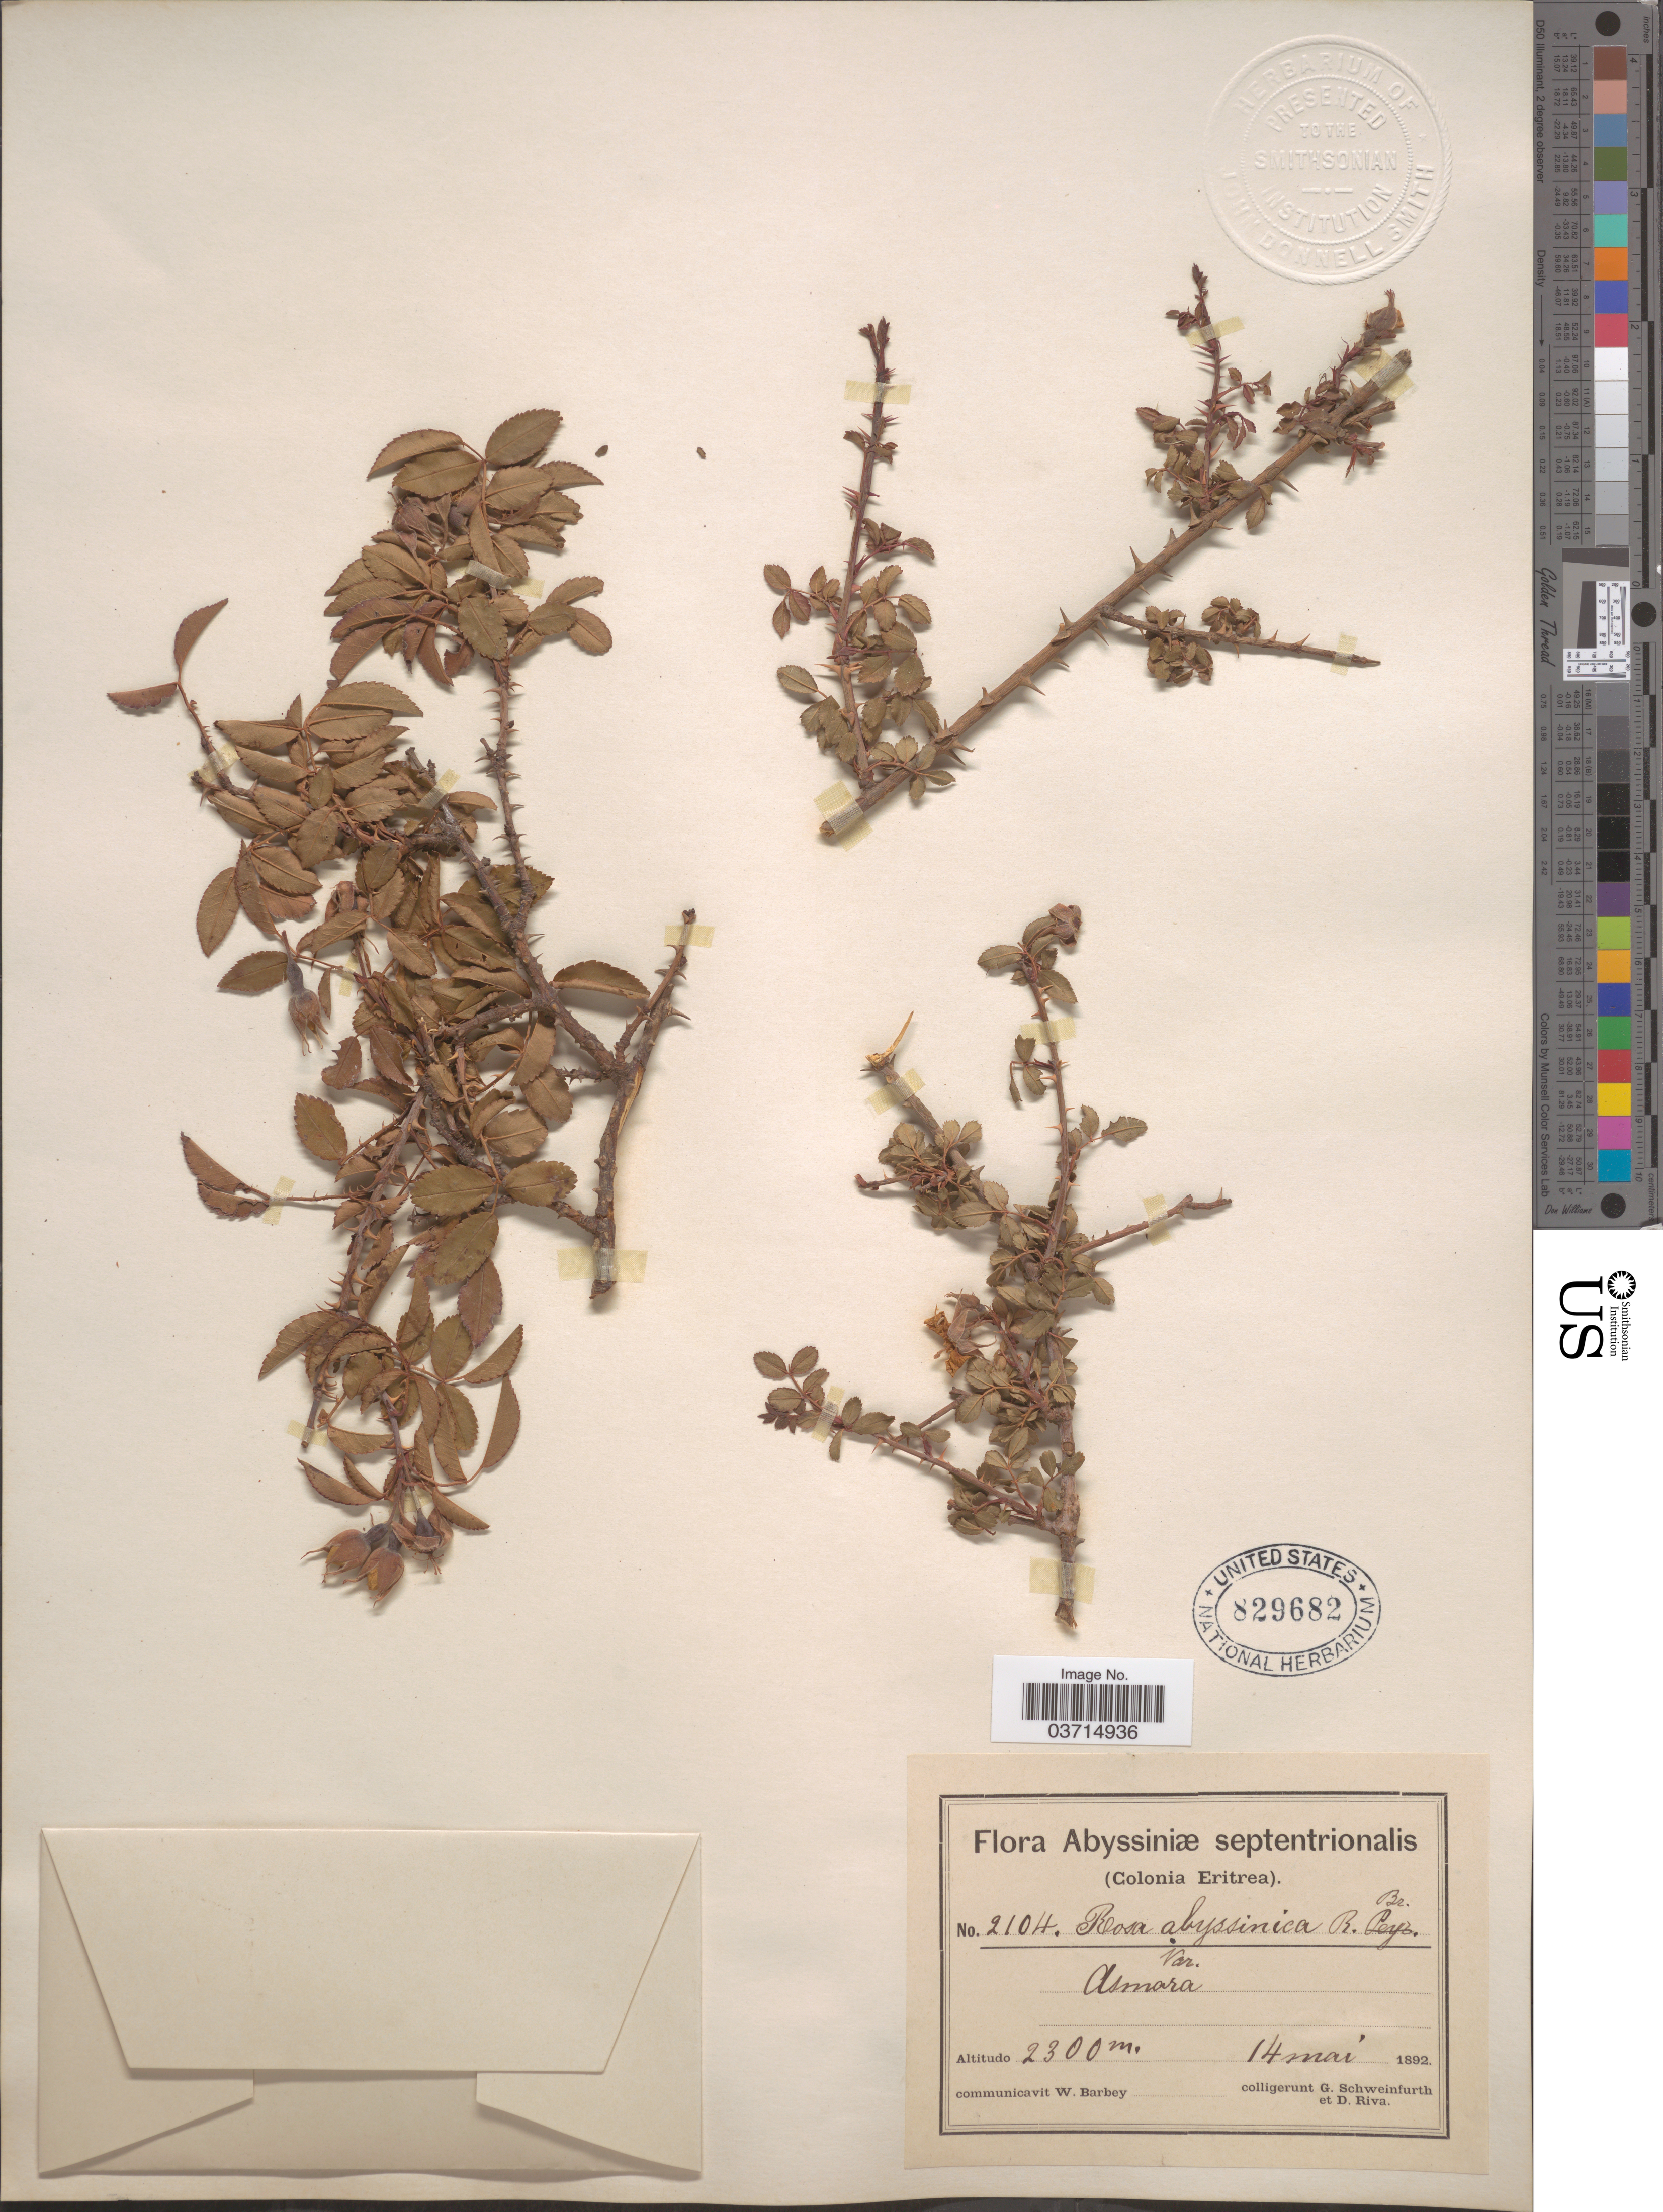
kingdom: Plantae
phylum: Tracheophyta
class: Magnoliopsida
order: Rosales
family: Rosaceae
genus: Rosa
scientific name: Rosa abyssinica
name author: R. Br.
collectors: G. A. Schweinfurth (herbarium) & D. Riva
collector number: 2104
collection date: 1892-05-14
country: Eritrea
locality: Abyssiniæ septentrionalis (Colonia Eritrea). Asmara.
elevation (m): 2300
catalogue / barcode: US 829682